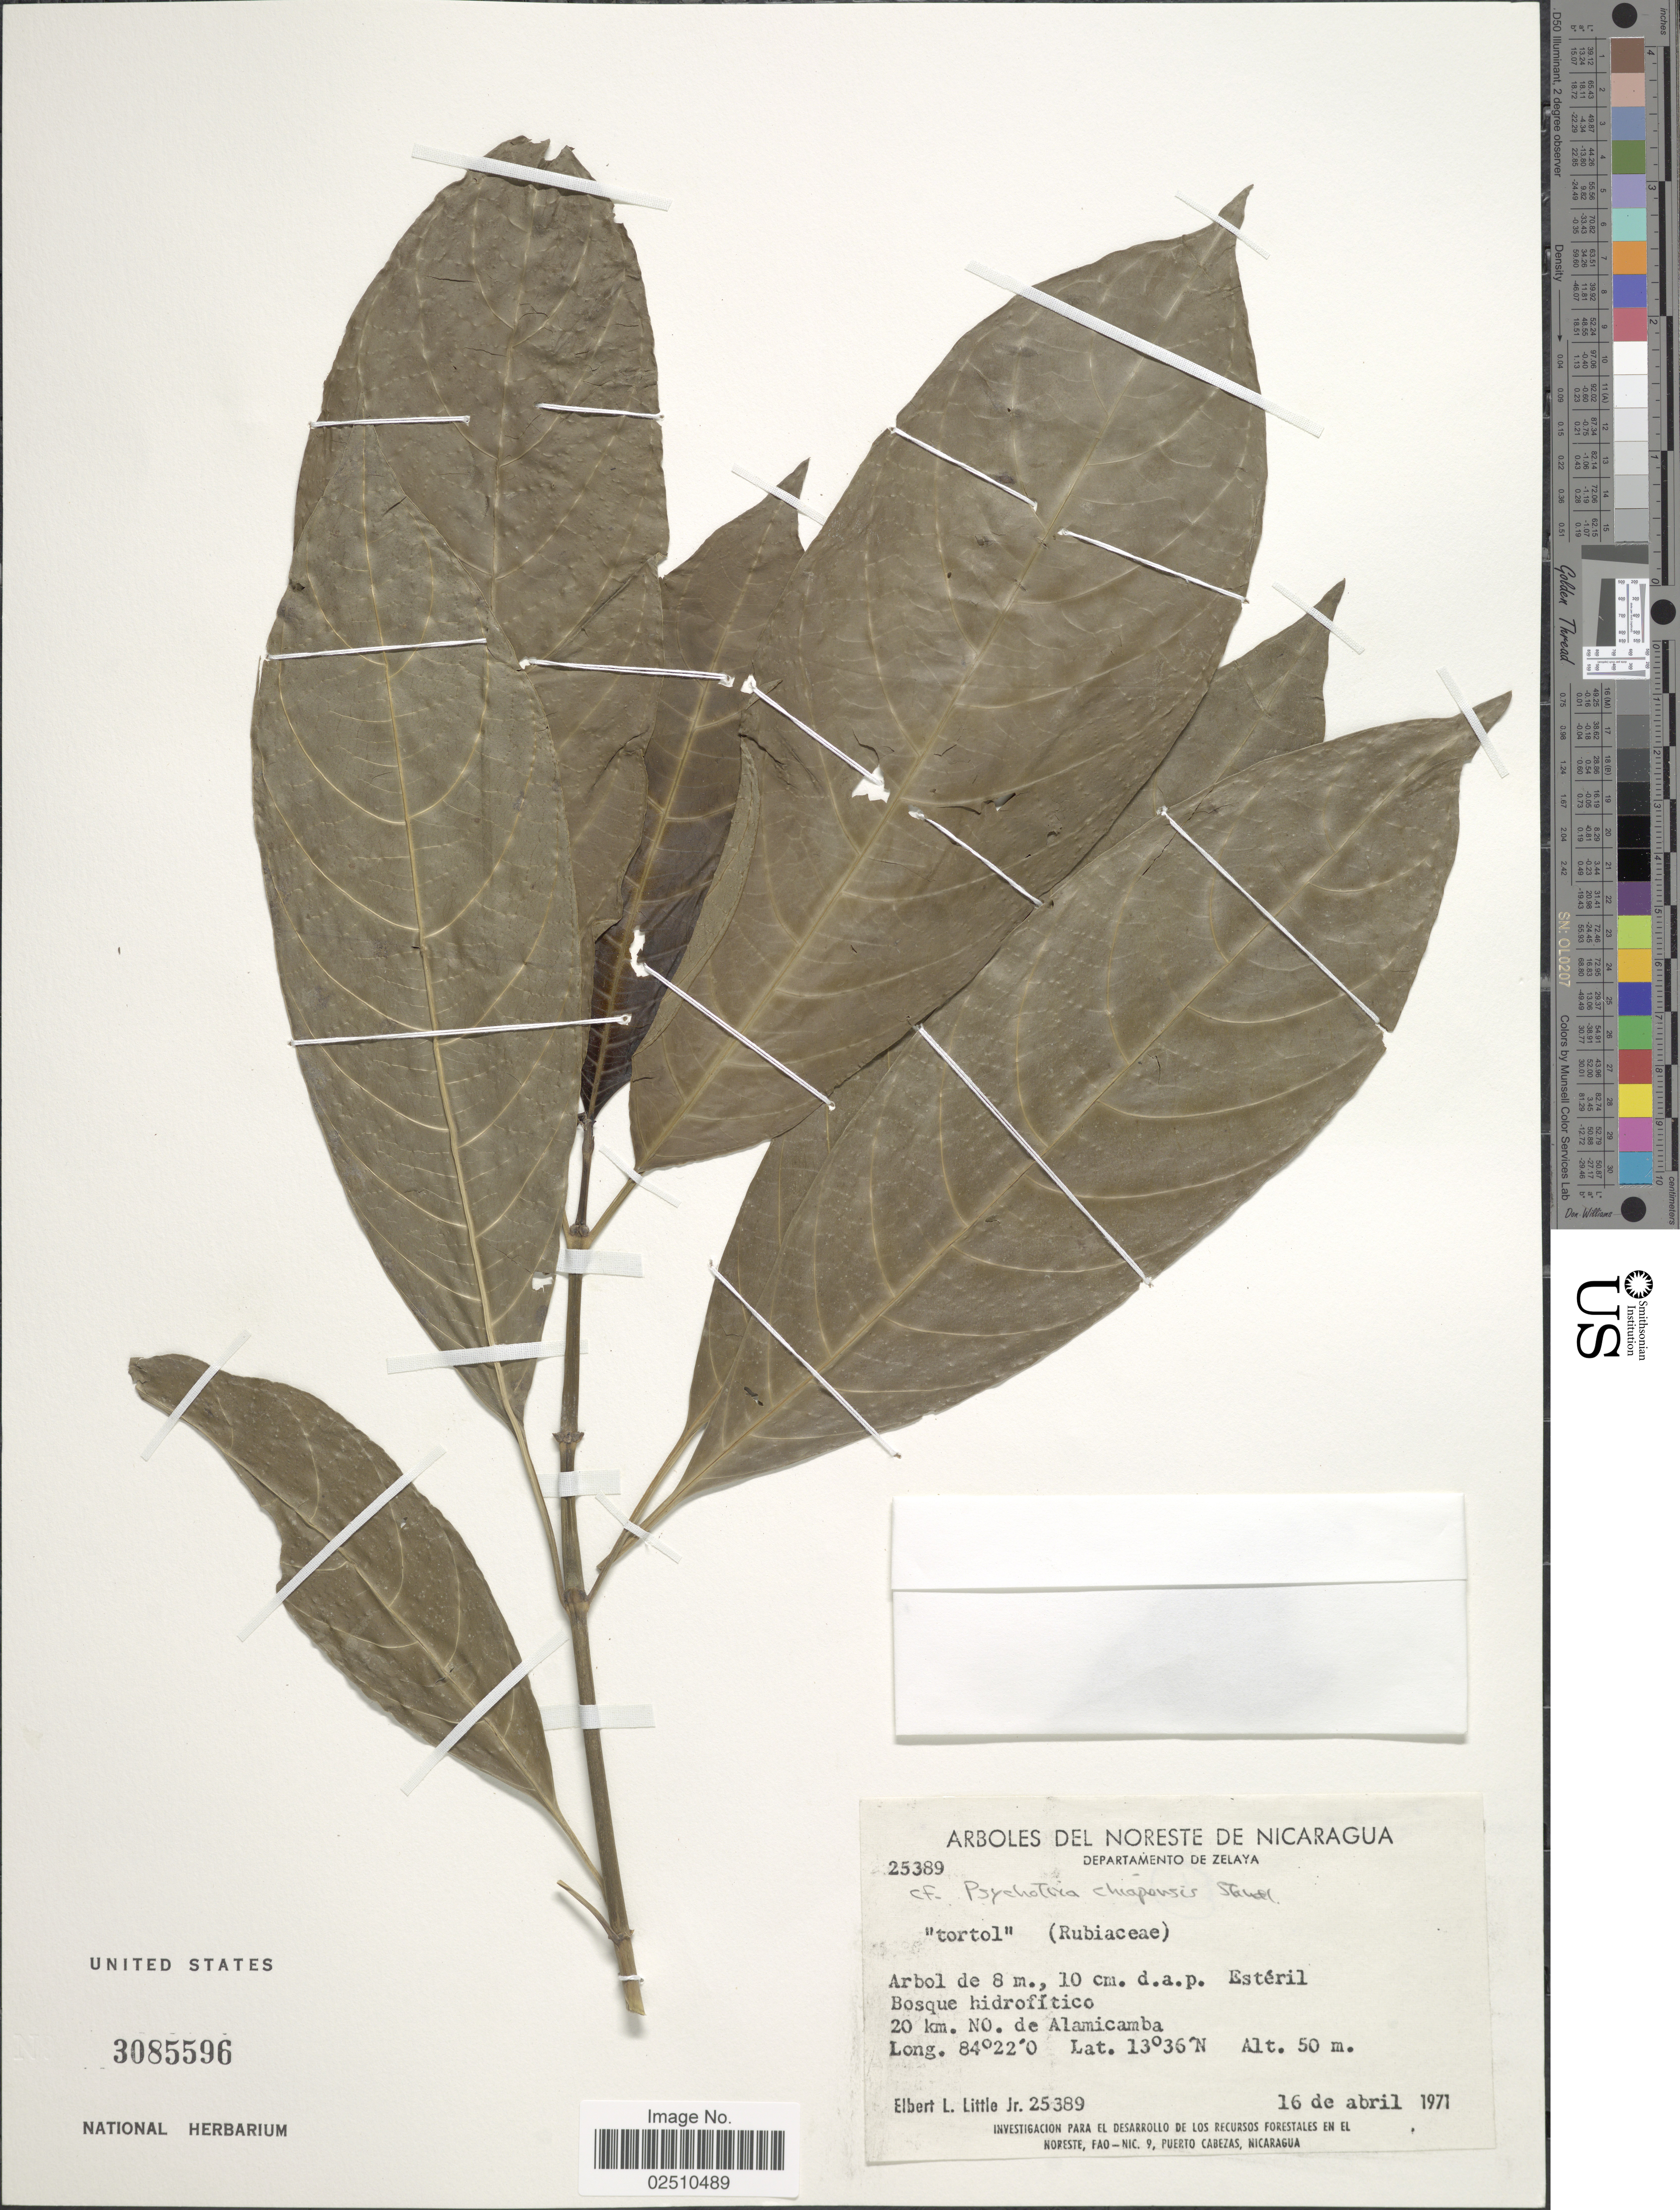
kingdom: Plantae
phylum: Tracheophyta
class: Magnoliopsida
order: Gentianales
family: Rubiaceae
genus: Psychotria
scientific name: Psychotria chiapensis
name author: Standl.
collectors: E. L. Little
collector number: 25389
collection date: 1971-04-16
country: Nicaragua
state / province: Atlantico Norte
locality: Noreste de Nicaragua, Departamento Zelaya, 20 km No de Alamicamba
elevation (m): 50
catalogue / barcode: US 3085596